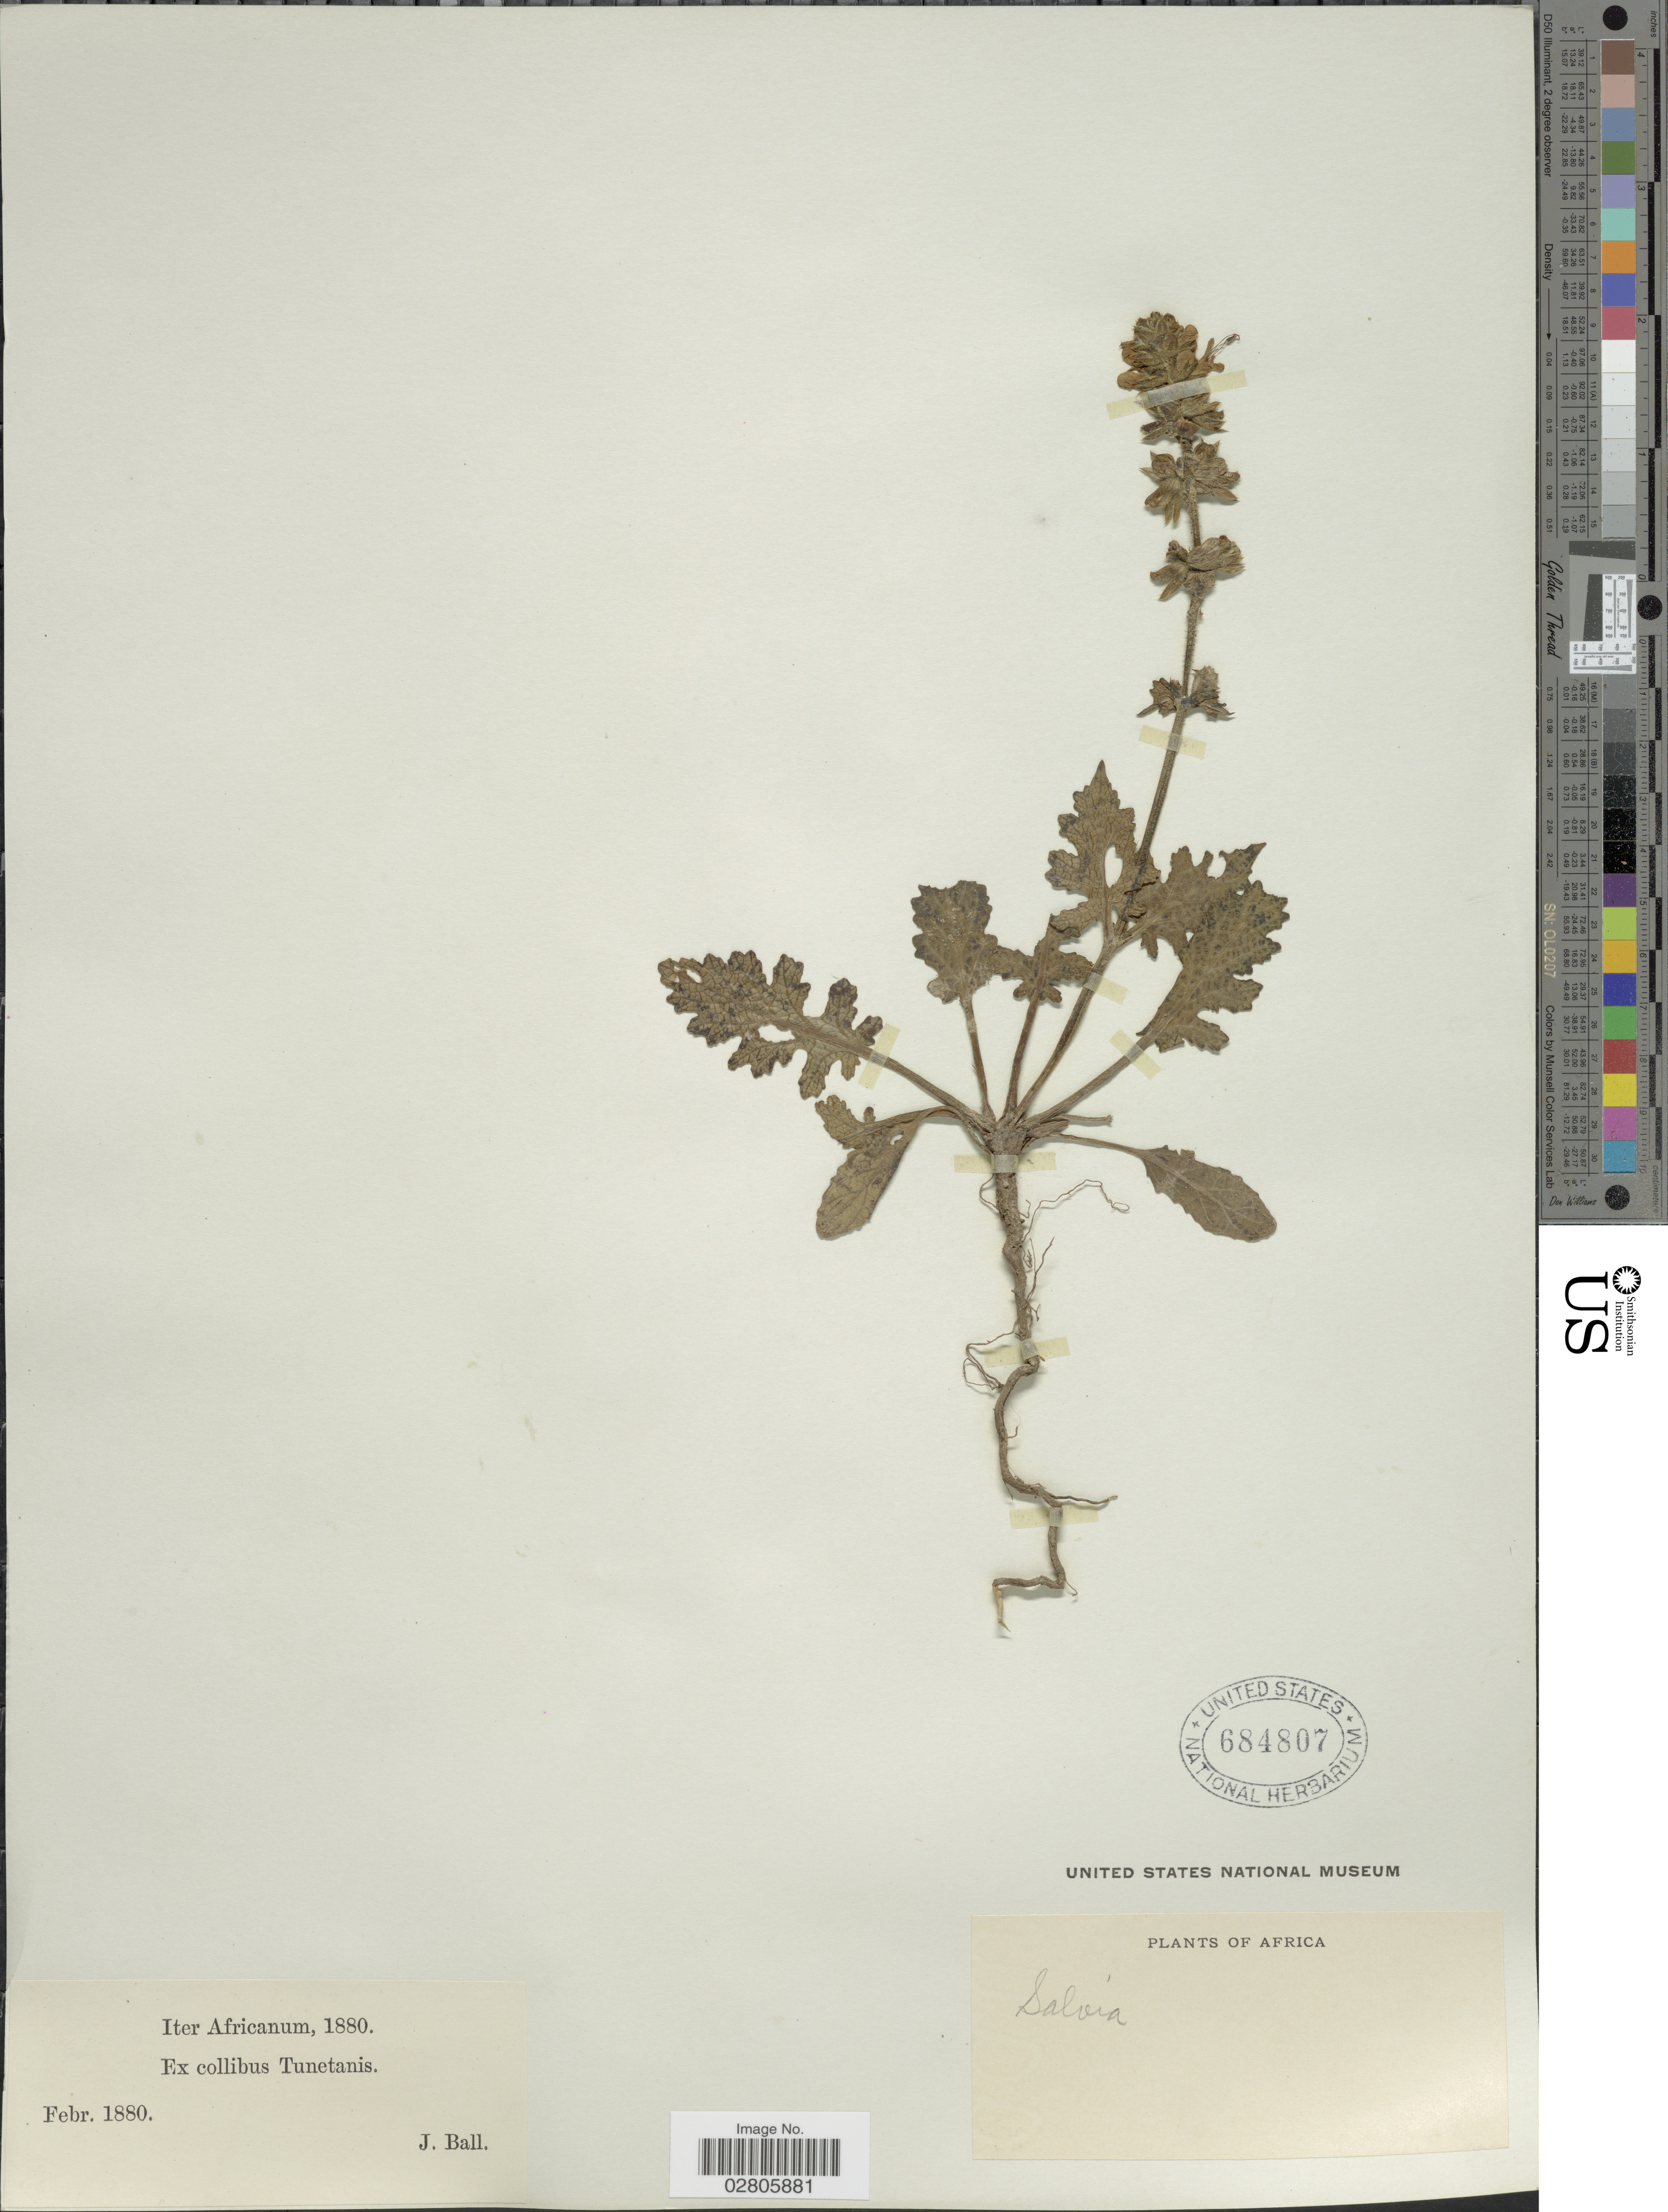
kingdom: Plantae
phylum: Tracheophyta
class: Magnoliopsida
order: Lamiales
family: Lamiaceae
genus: Salvia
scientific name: Salvia sp.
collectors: J. Ball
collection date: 1880-02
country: Tunisia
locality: Iter Africanum. Collibus Tunetanis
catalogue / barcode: US 684807